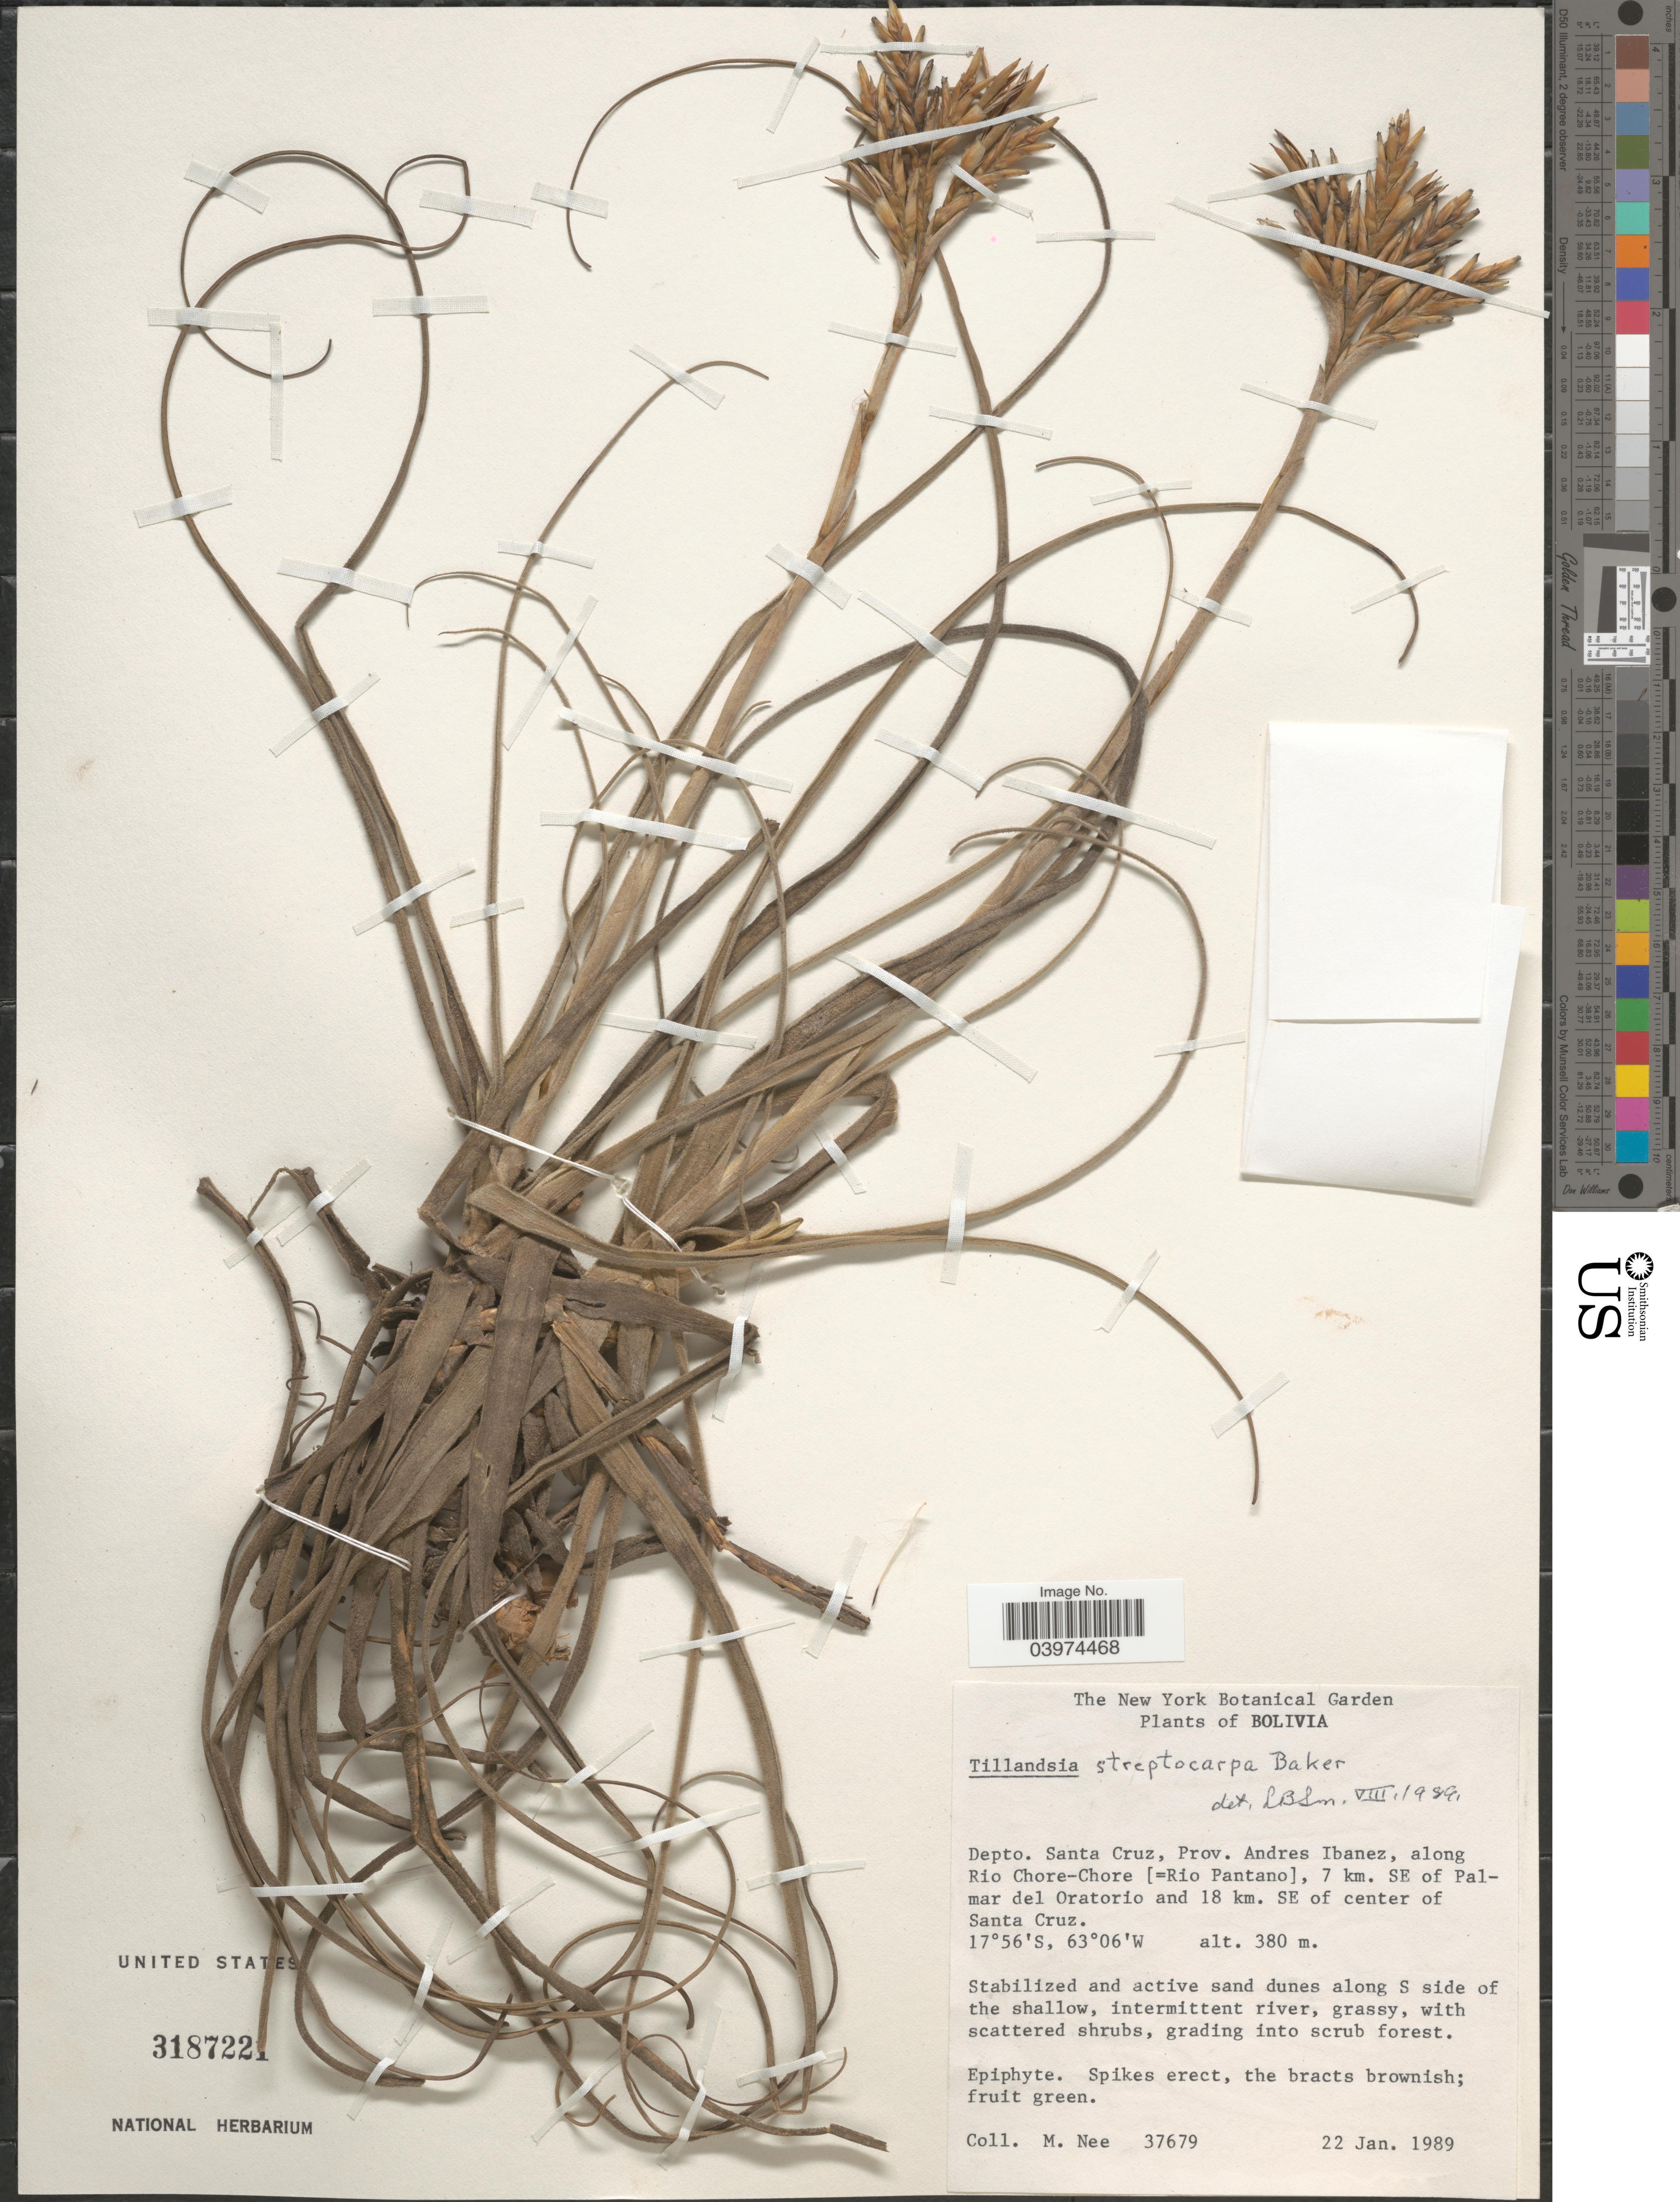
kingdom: Plantae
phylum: Tracheophyta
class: Liliopsida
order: Poales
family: Bromeliaceae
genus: Tillandsia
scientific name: Tillandsia streptocarpa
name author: Baker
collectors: M. Nee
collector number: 37679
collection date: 1989-01-22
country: Bolivia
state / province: Santa Cruz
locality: Depto. Santa Cruz, Prov. Andres Ibanez, along Rio Chore-Chore [=Rio Pantano], 7 km. SE of Palmar del Oratorio and 18 km. SE of center of Santa Cruz.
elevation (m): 380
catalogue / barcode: US 3187221